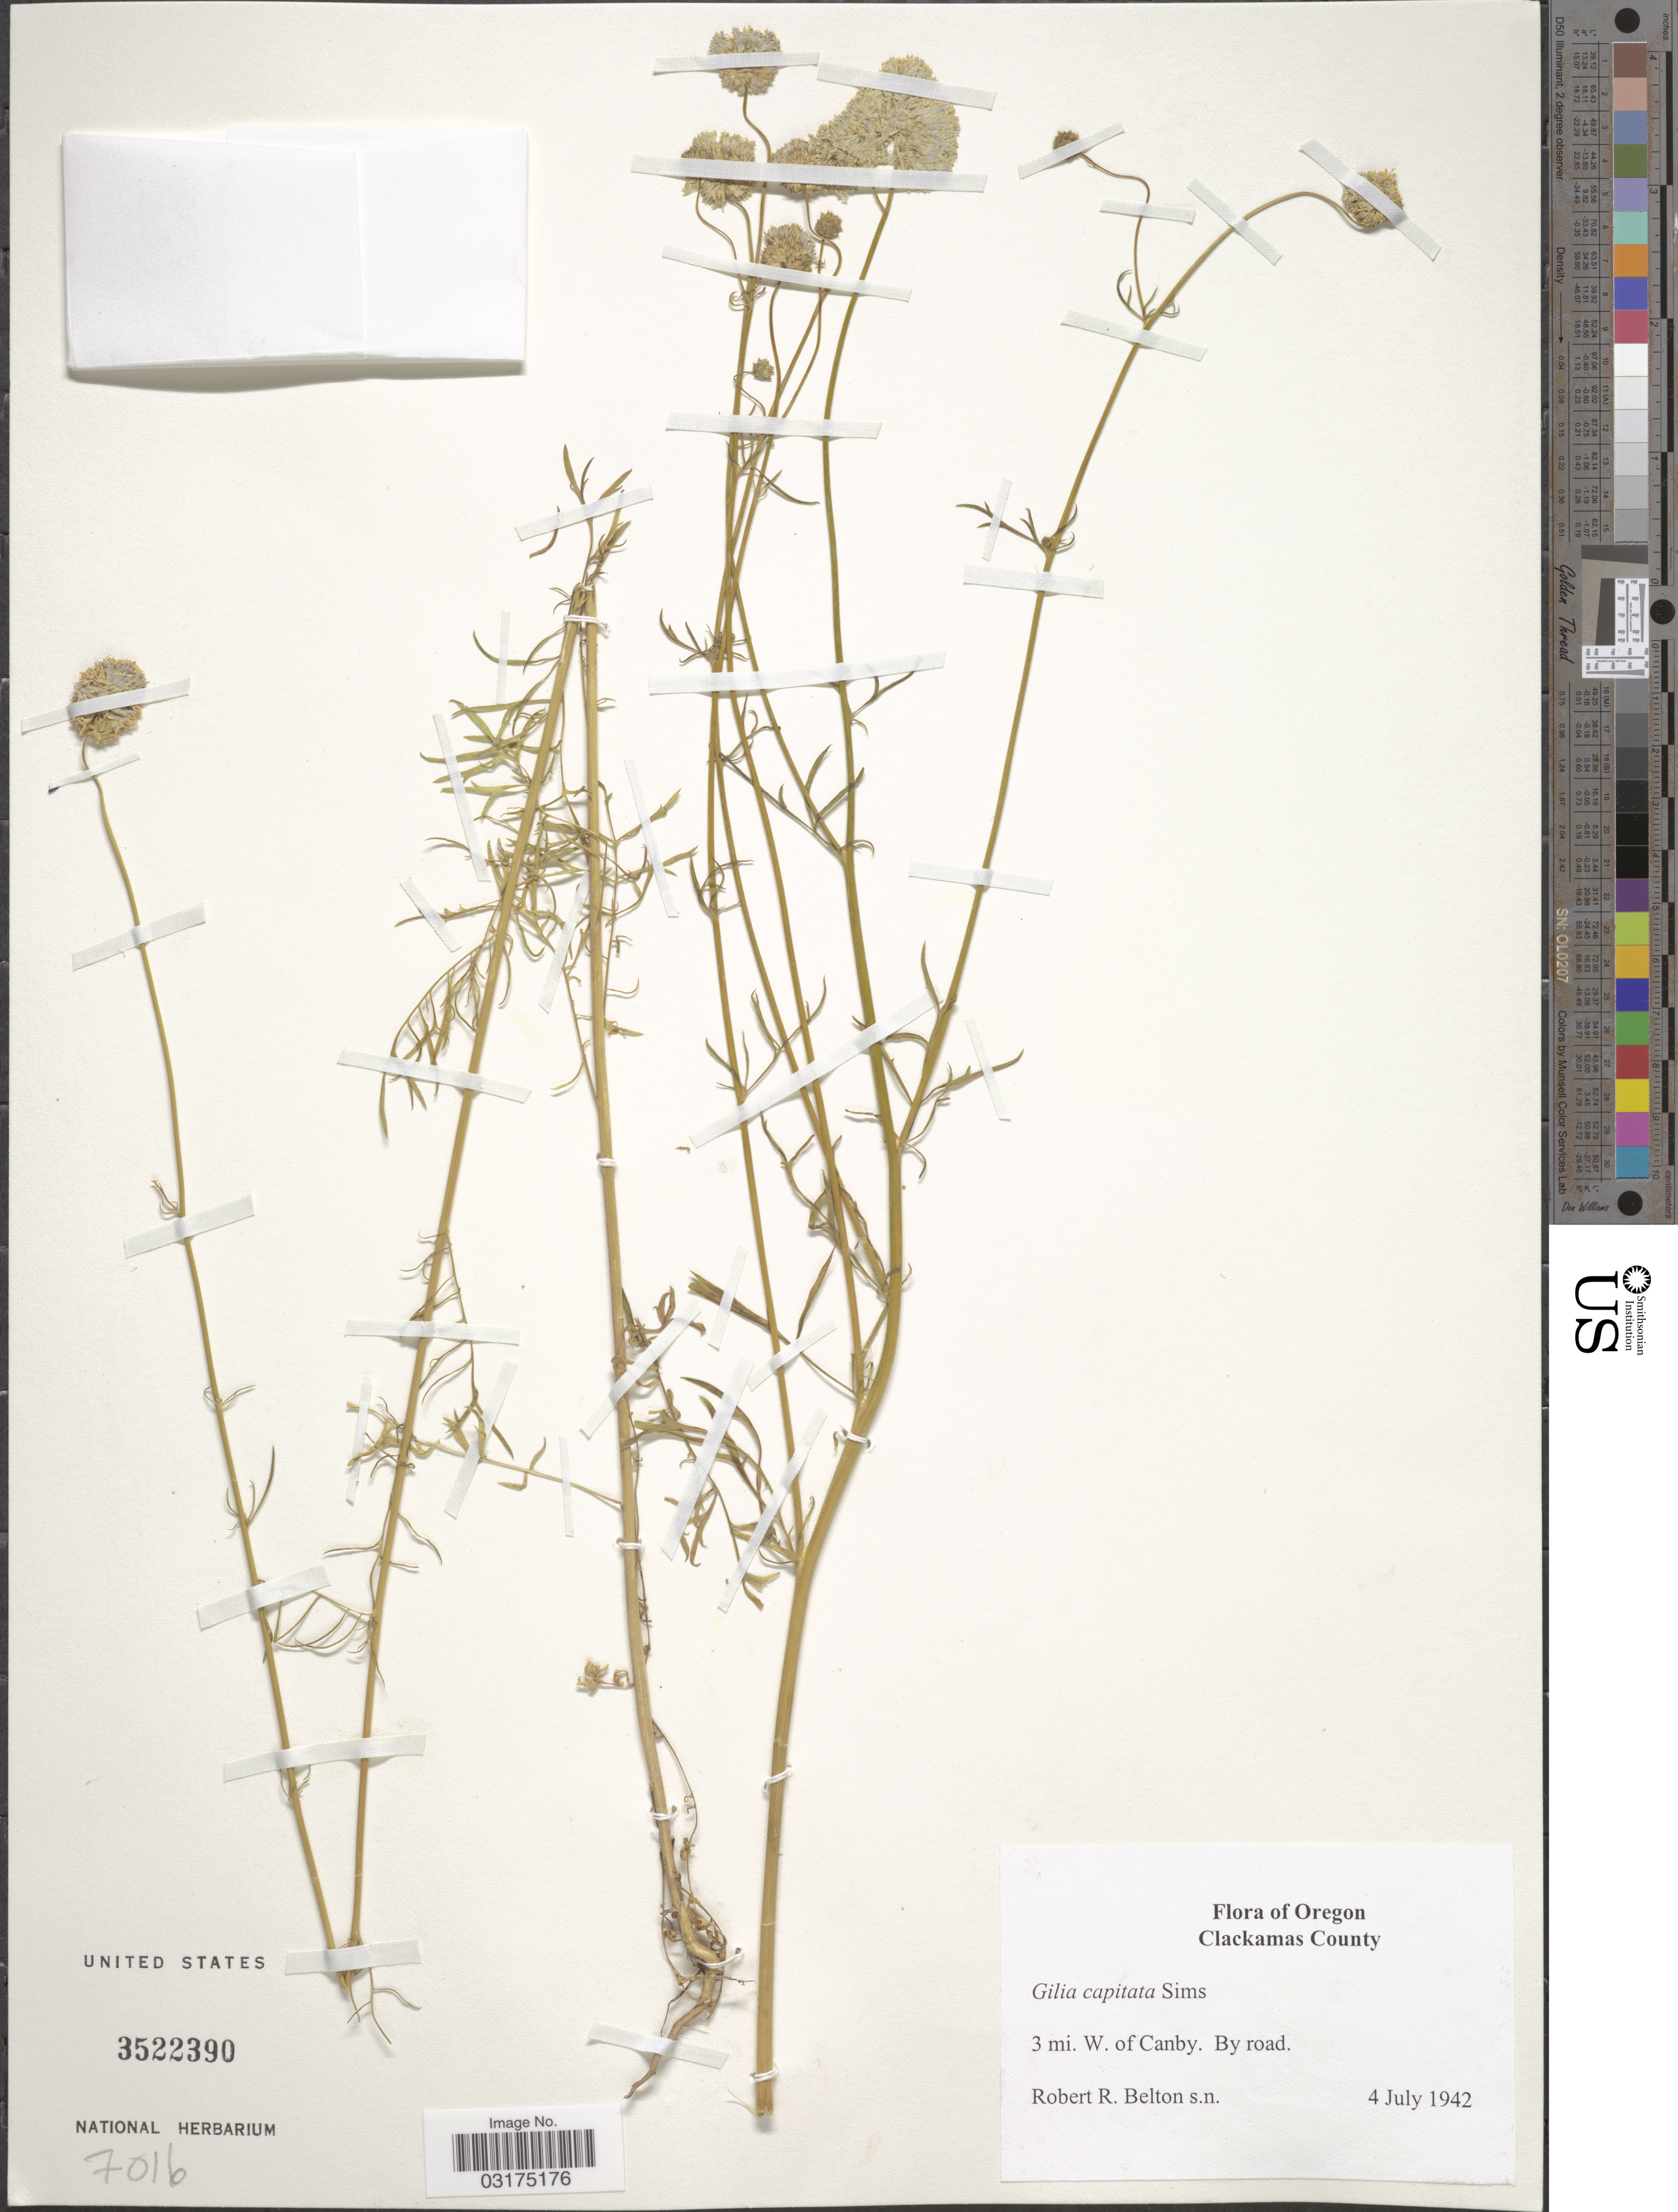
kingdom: Plantae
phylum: Tracheophyta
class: Magnoliopsida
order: Ericales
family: Polemoniaceae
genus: Gilia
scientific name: Gilia capitata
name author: Sims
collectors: R. Belton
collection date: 1942-07-04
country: United States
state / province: Oregon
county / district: Clackamas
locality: Clackamas County, 3 mi. W. of Canby.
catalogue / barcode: US 3522390